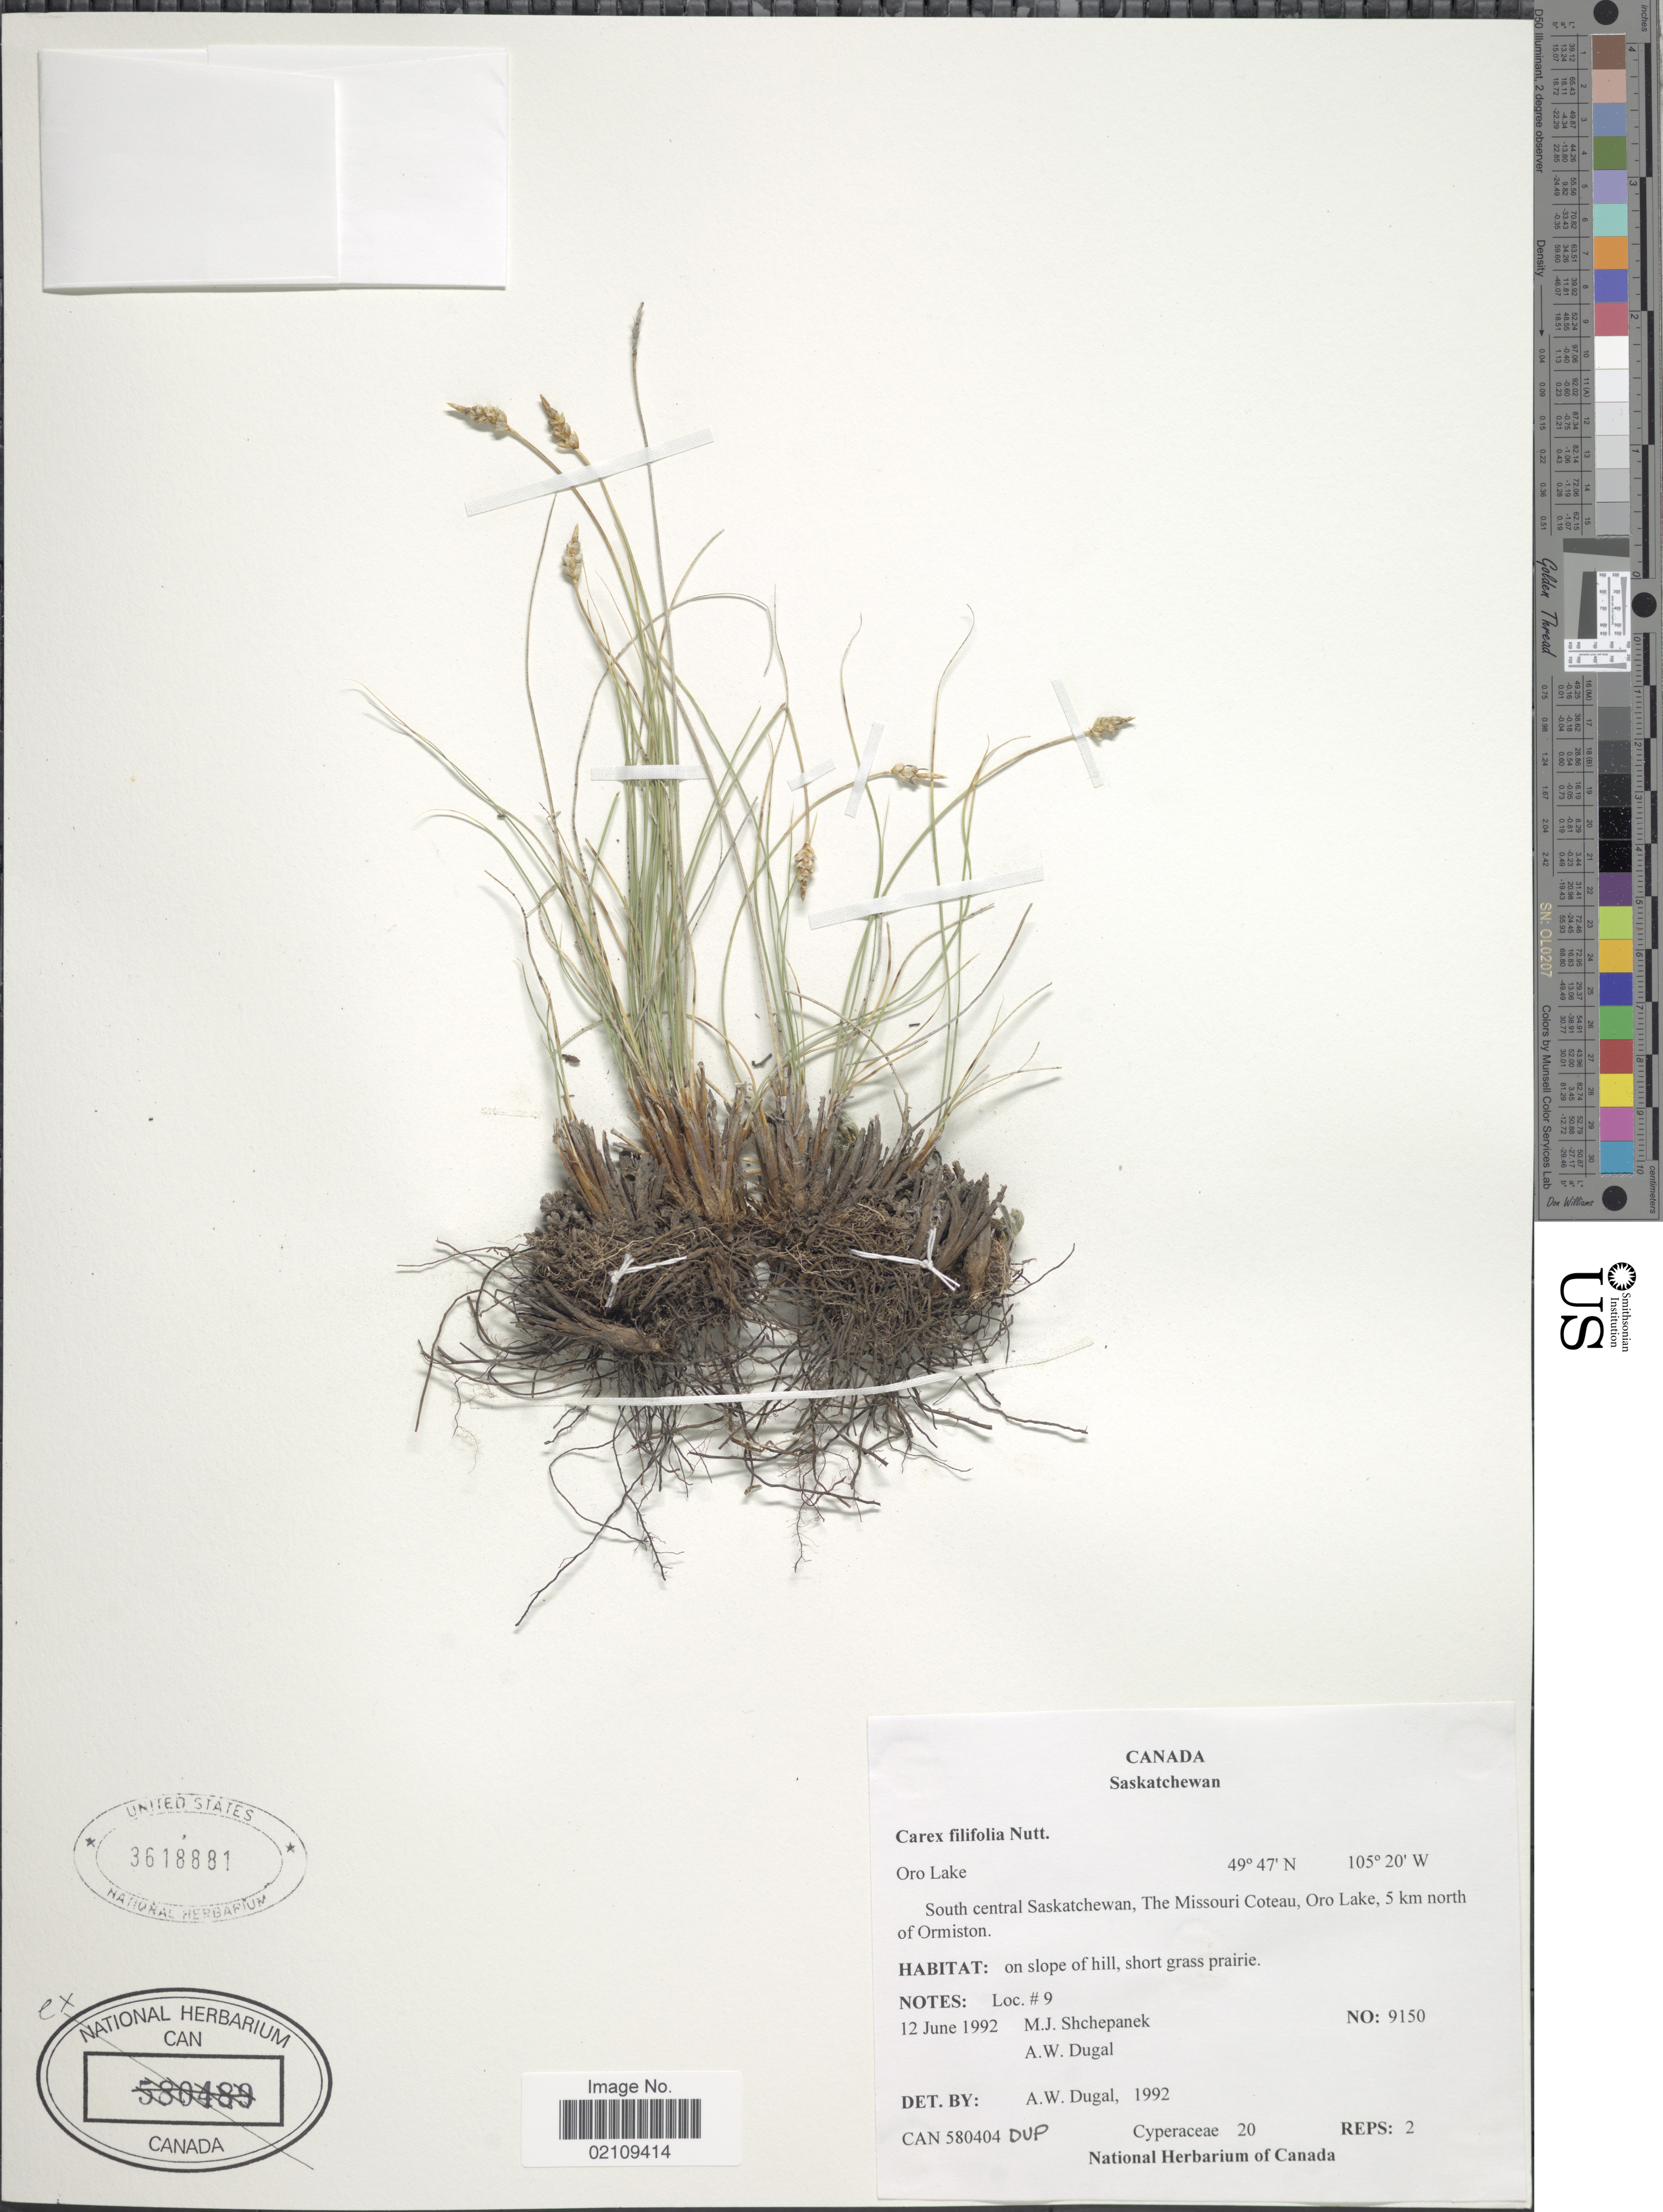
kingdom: Plantae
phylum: Tracheophyta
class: Liliopsida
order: Poales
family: Cyperaceae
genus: Carex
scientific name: Carex filifolia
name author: Nutt.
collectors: M. Shchepanek & A. Dugal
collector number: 9150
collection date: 1992-06-12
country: Canada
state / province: Saskatchewan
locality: Oro Lake, South Central Saskatchewan, The Missouri Coteau, Oro Lake, 5 km north of Ormiston, on slope of hill, short grass prairie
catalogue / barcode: US 3618881